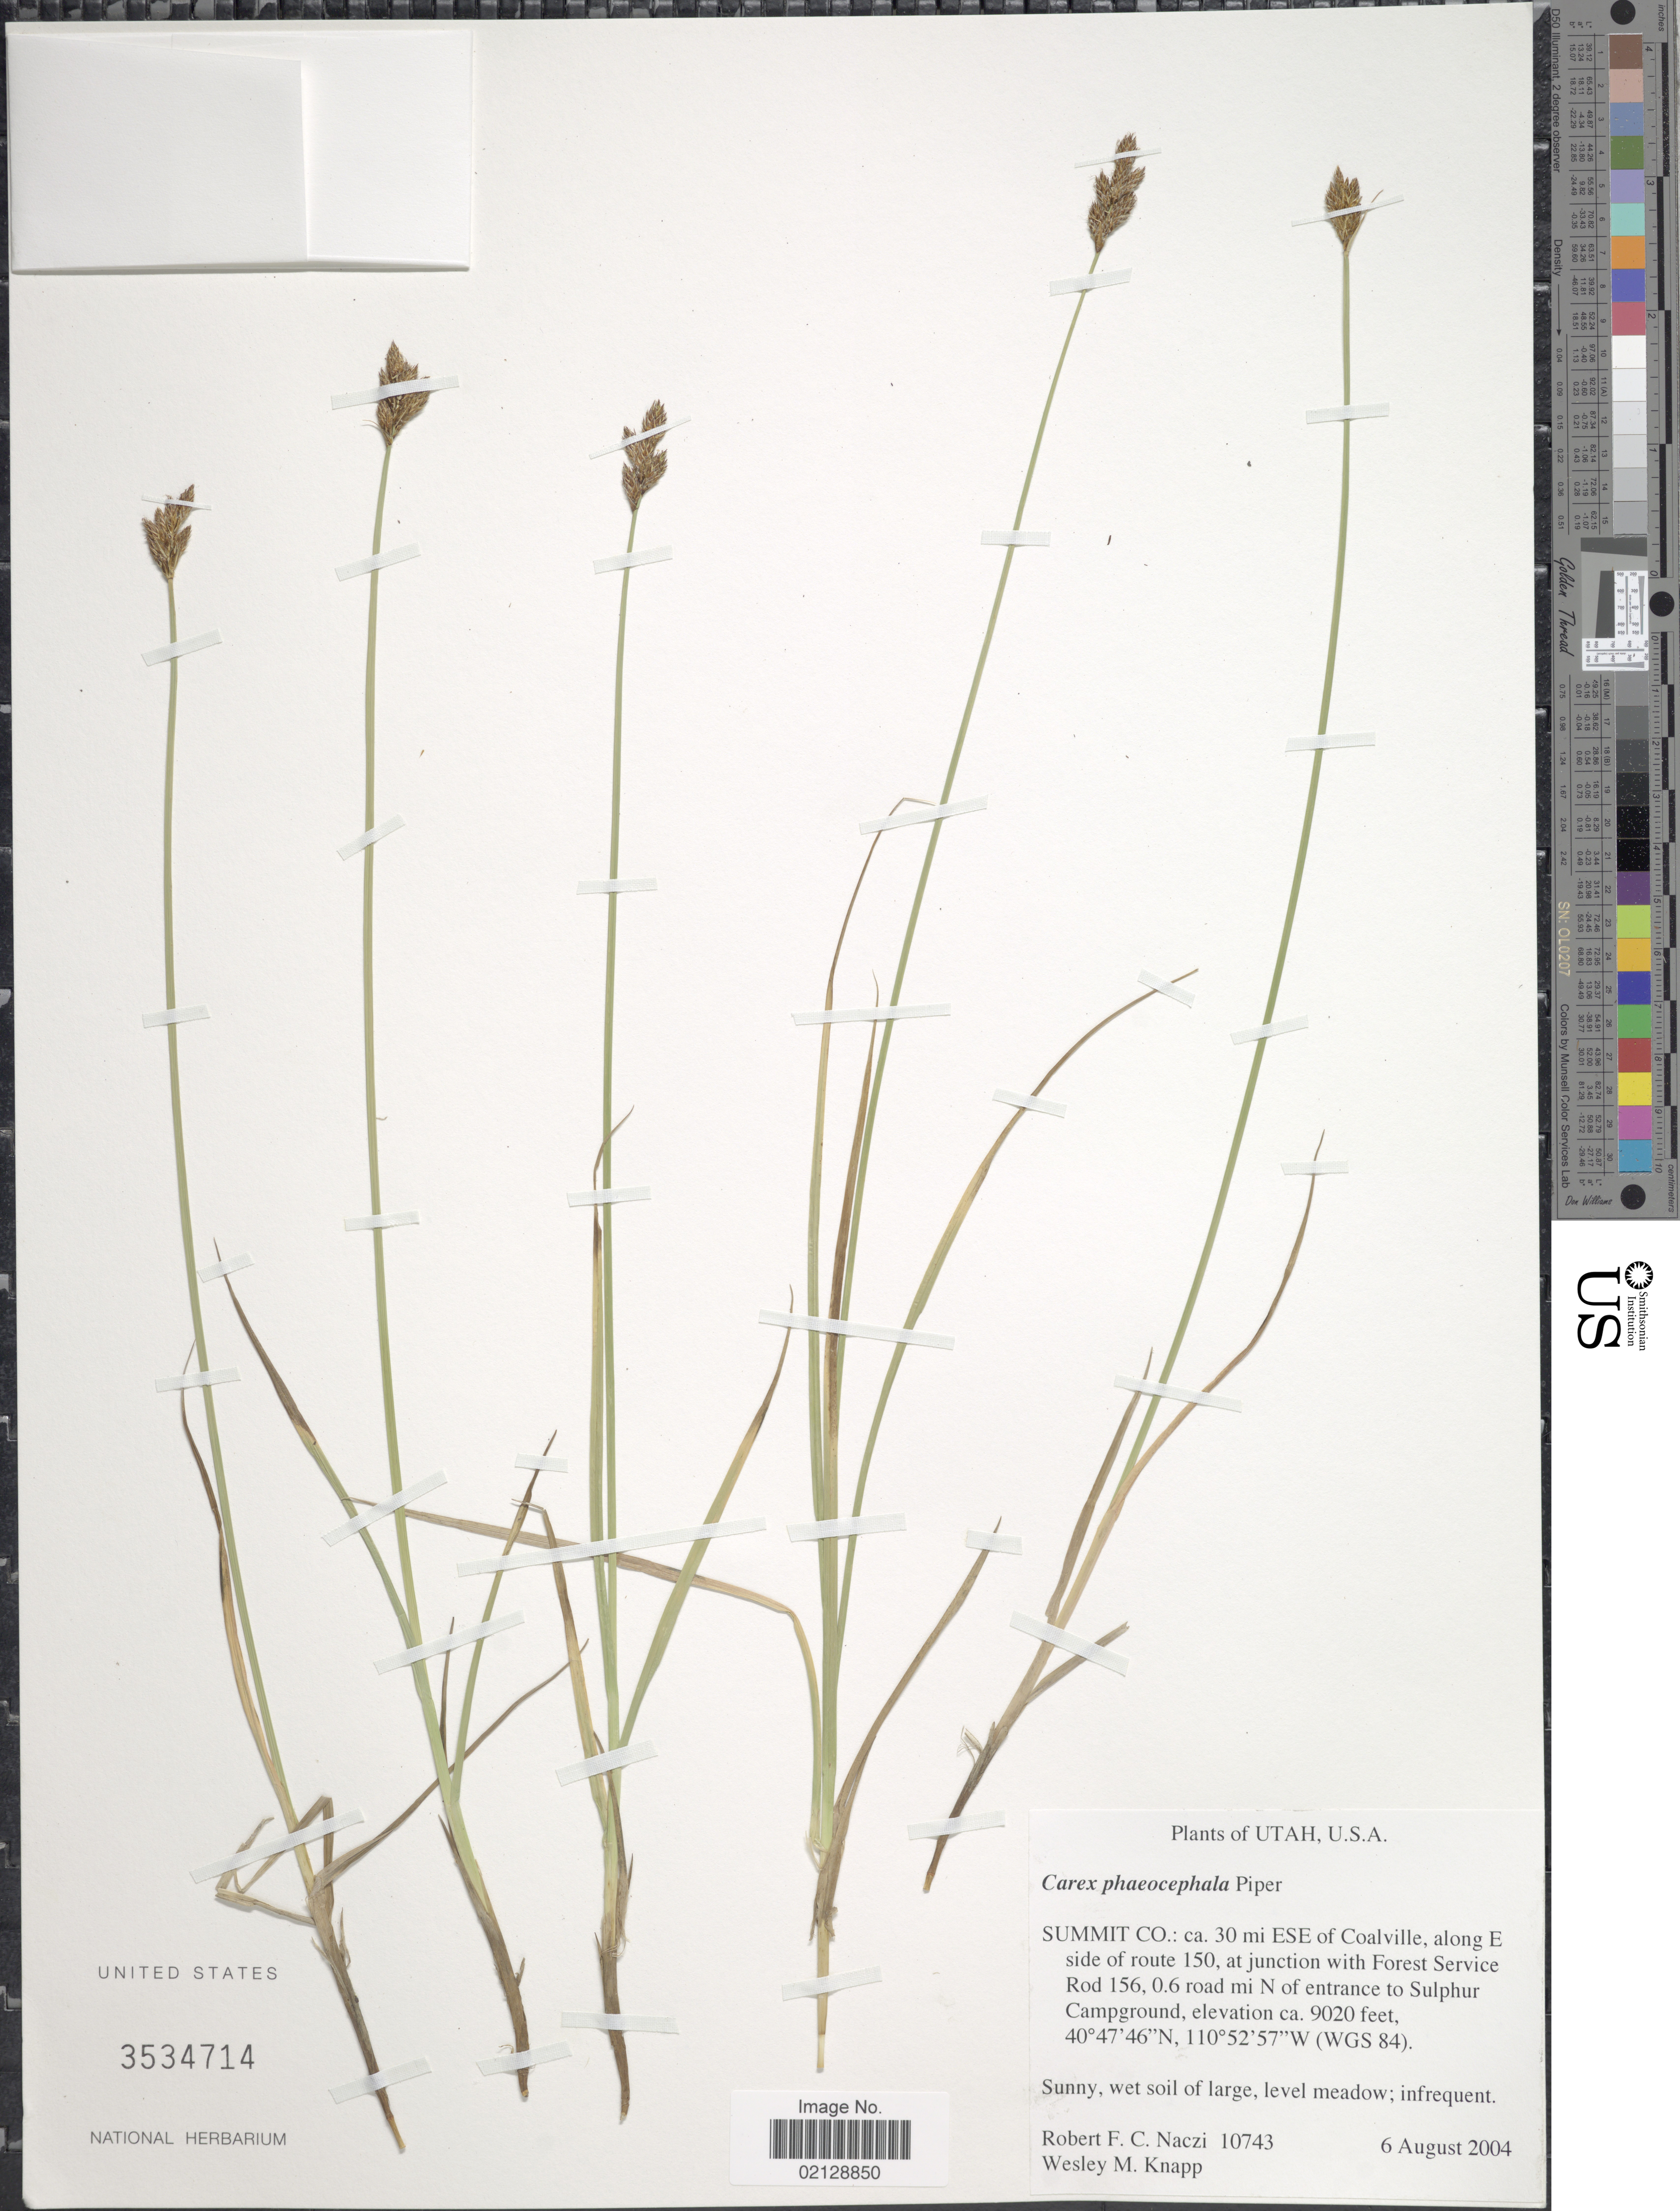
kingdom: Plantae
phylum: Tracheophyta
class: Liliopsida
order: Poales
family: Cyperaceae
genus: Carex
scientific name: Carex phaeocephala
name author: Piper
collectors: R. F. C. Naczi & W. Knapp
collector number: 10743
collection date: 2004-08-06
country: United States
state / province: Utah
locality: Summit Co.: 30 mi ESE of Coalville, along E side of route 150, at junction with Forest Service Rod 156, 0.6 road mi N of entrance to Sulpur Campground (WGS84)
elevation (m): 2749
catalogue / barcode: US 3534714